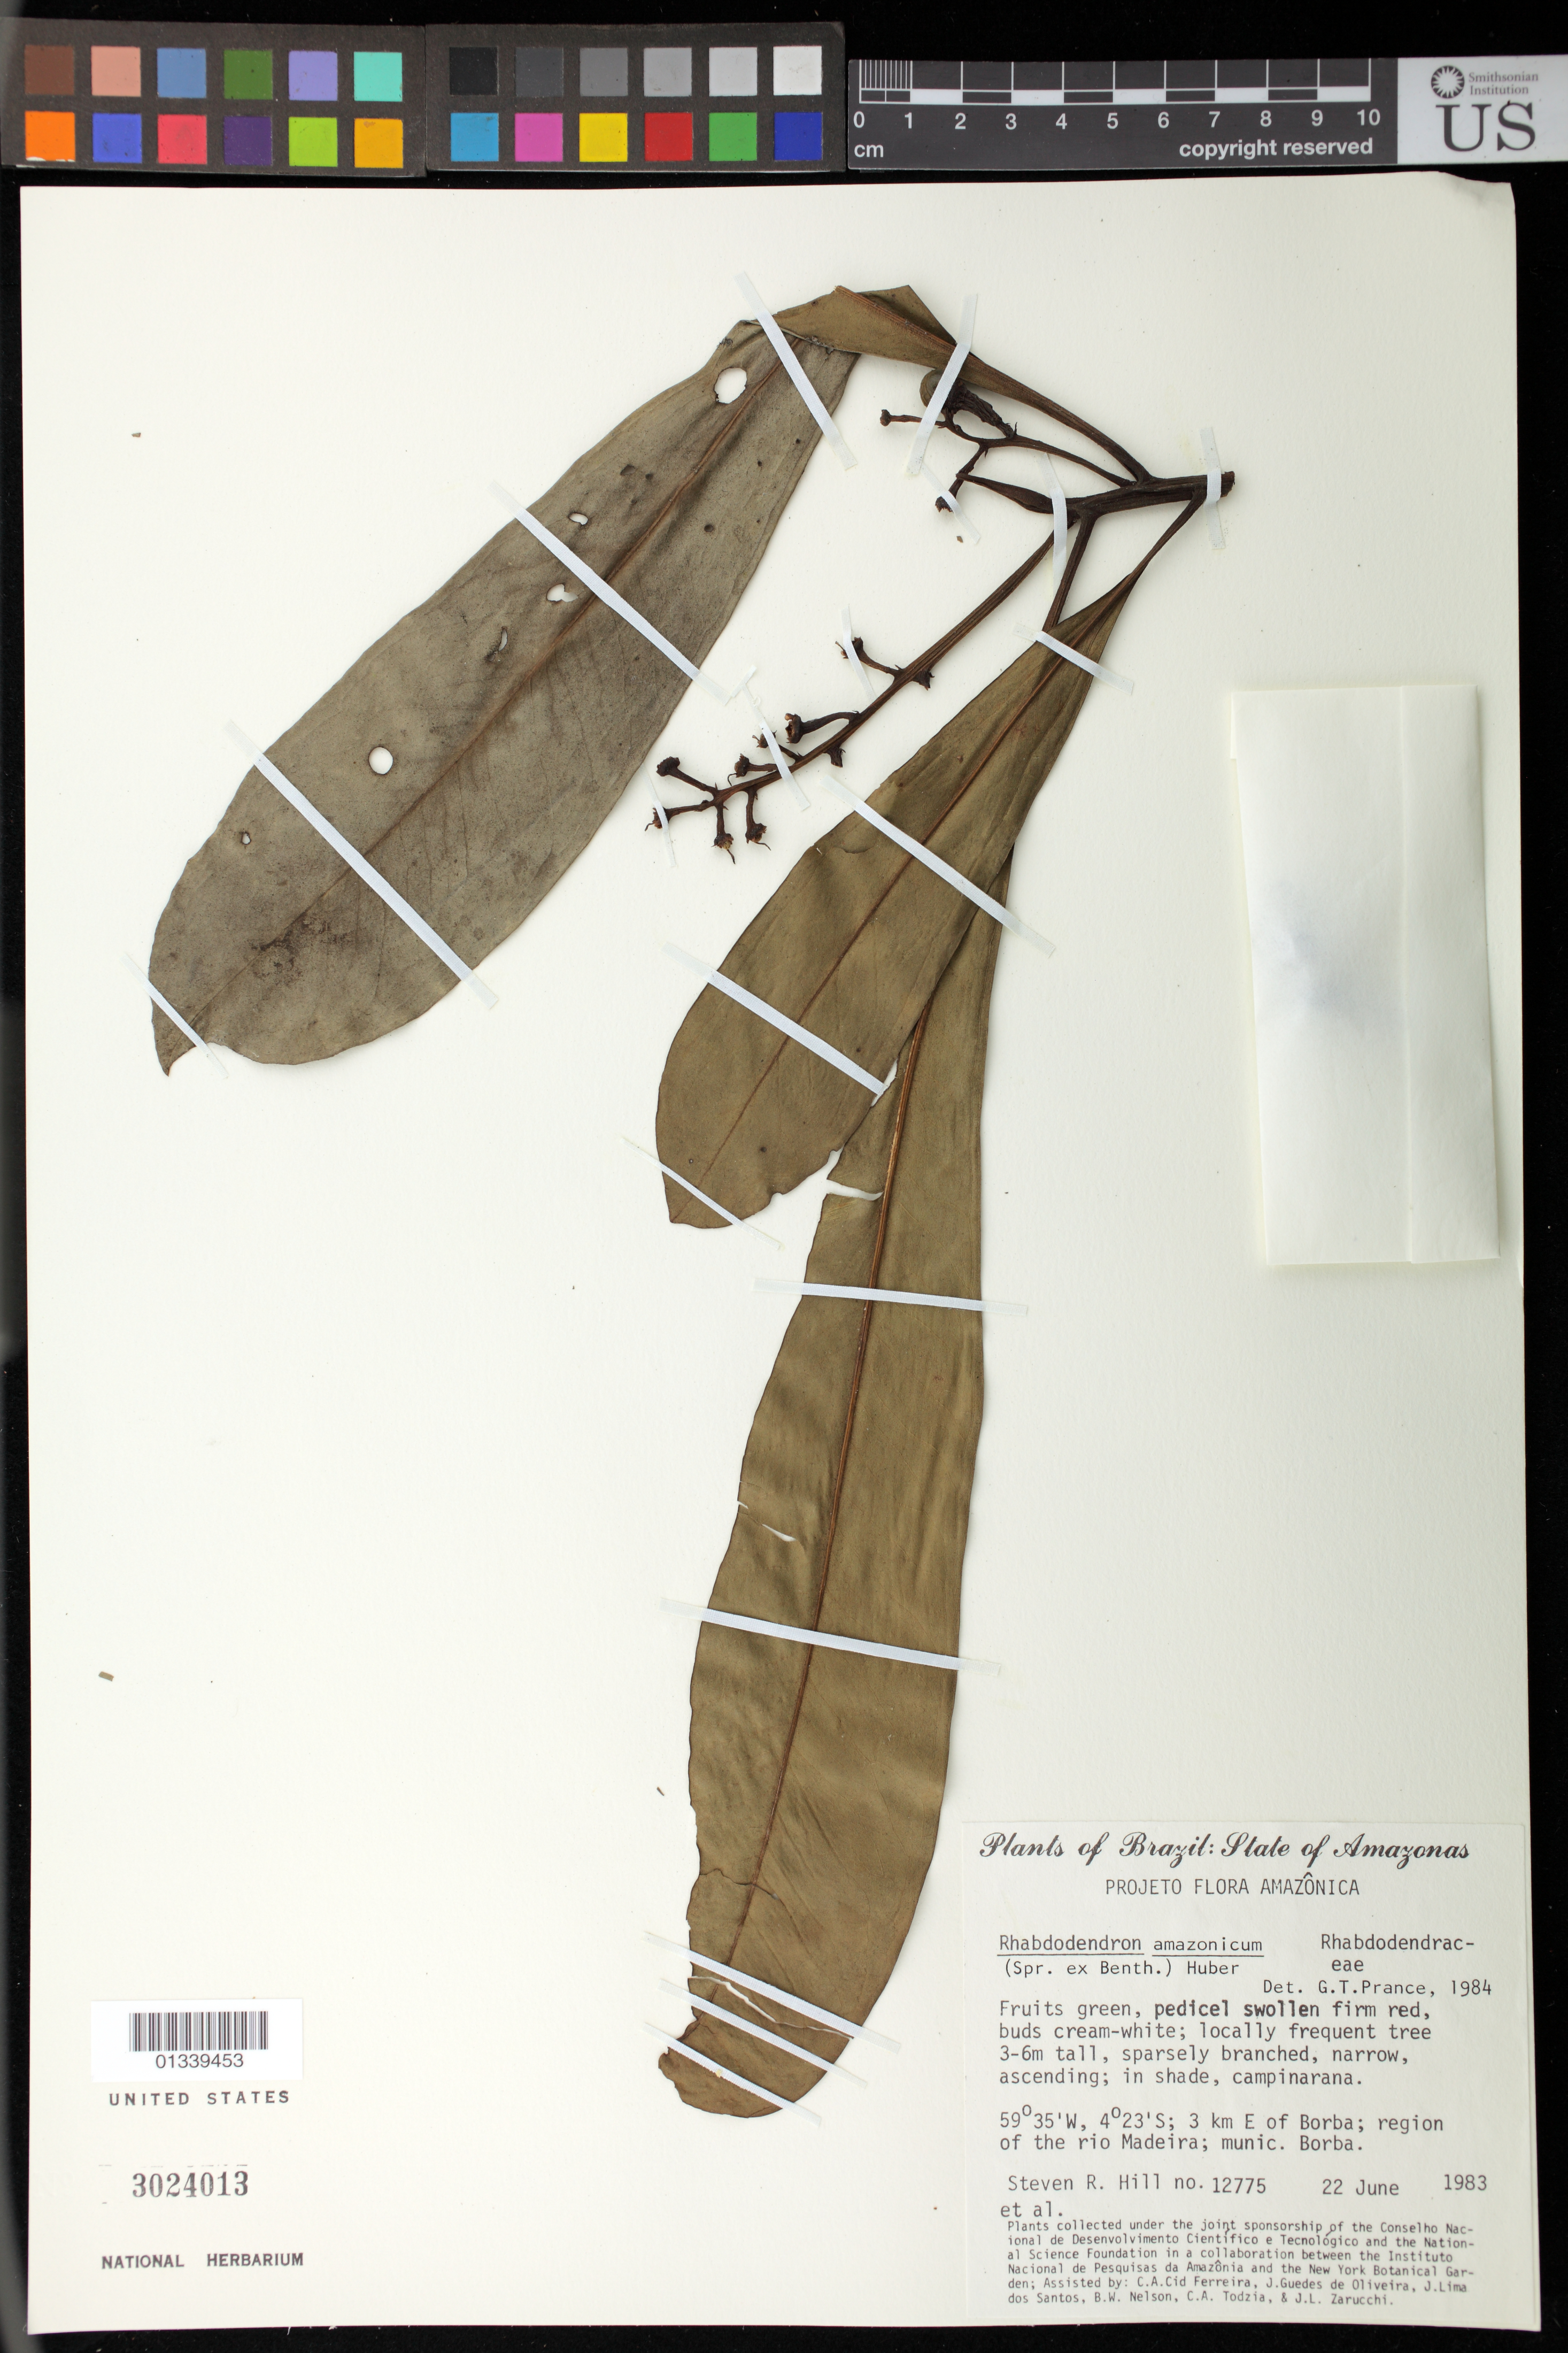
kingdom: Plantae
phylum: Tracheophyta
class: Magnoliopsida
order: Caryophyllales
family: Rhabdodendraceae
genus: Rhabdodendron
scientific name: Rhabdodendron amazonicum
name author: (Spruce ex Benth.) Huber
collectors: S. R. Hill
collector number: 12775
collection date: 1983-06-22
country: Brazil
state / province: Amazonas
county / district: Borba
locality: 3km E of Borba, region of the Rio Madeira.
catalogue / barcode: US 3024013